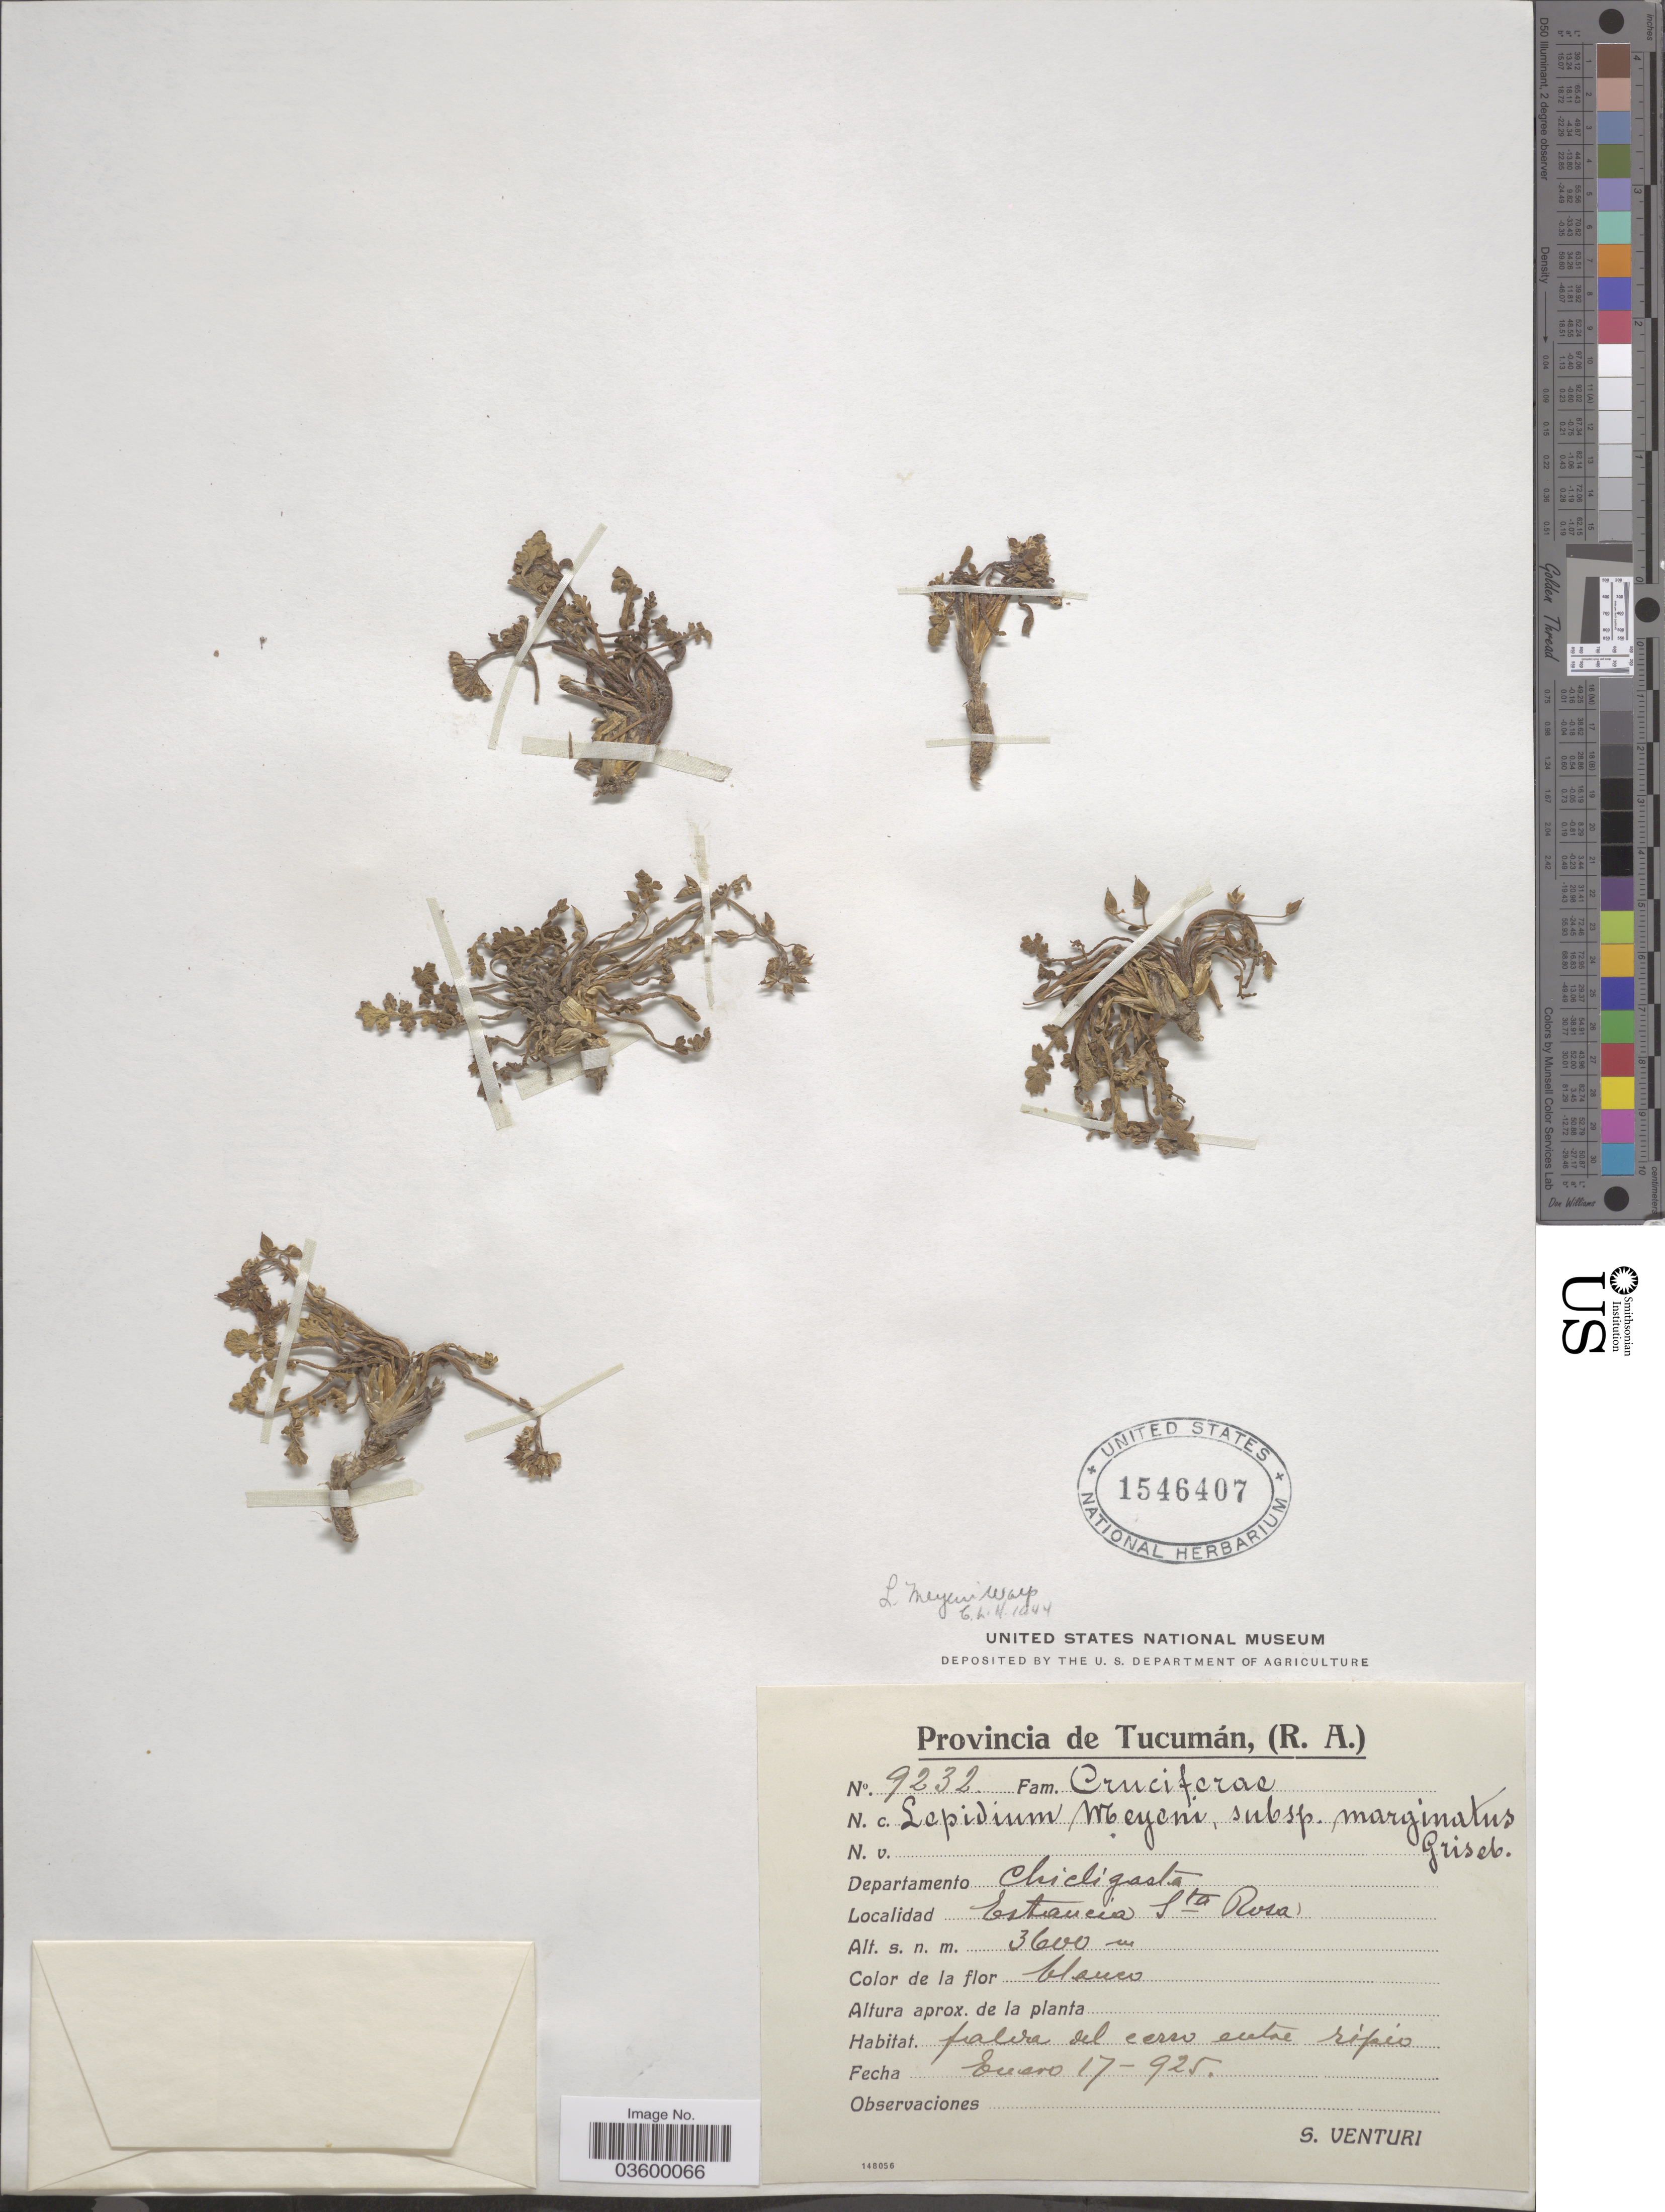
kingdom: Plantae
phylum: Tracheophyta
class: Magnoliopsida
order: Brassicales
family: Brassicaceae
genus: Lepidium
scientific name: Lepidium meyenii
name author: Walp.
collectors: S. Venturi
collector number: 9232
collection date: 1925-01-17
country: Argentina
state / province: Tucuman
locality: Departamento Chicligasta. Estancia Sta Rosa.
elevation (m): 3600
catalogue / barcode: US 1546407